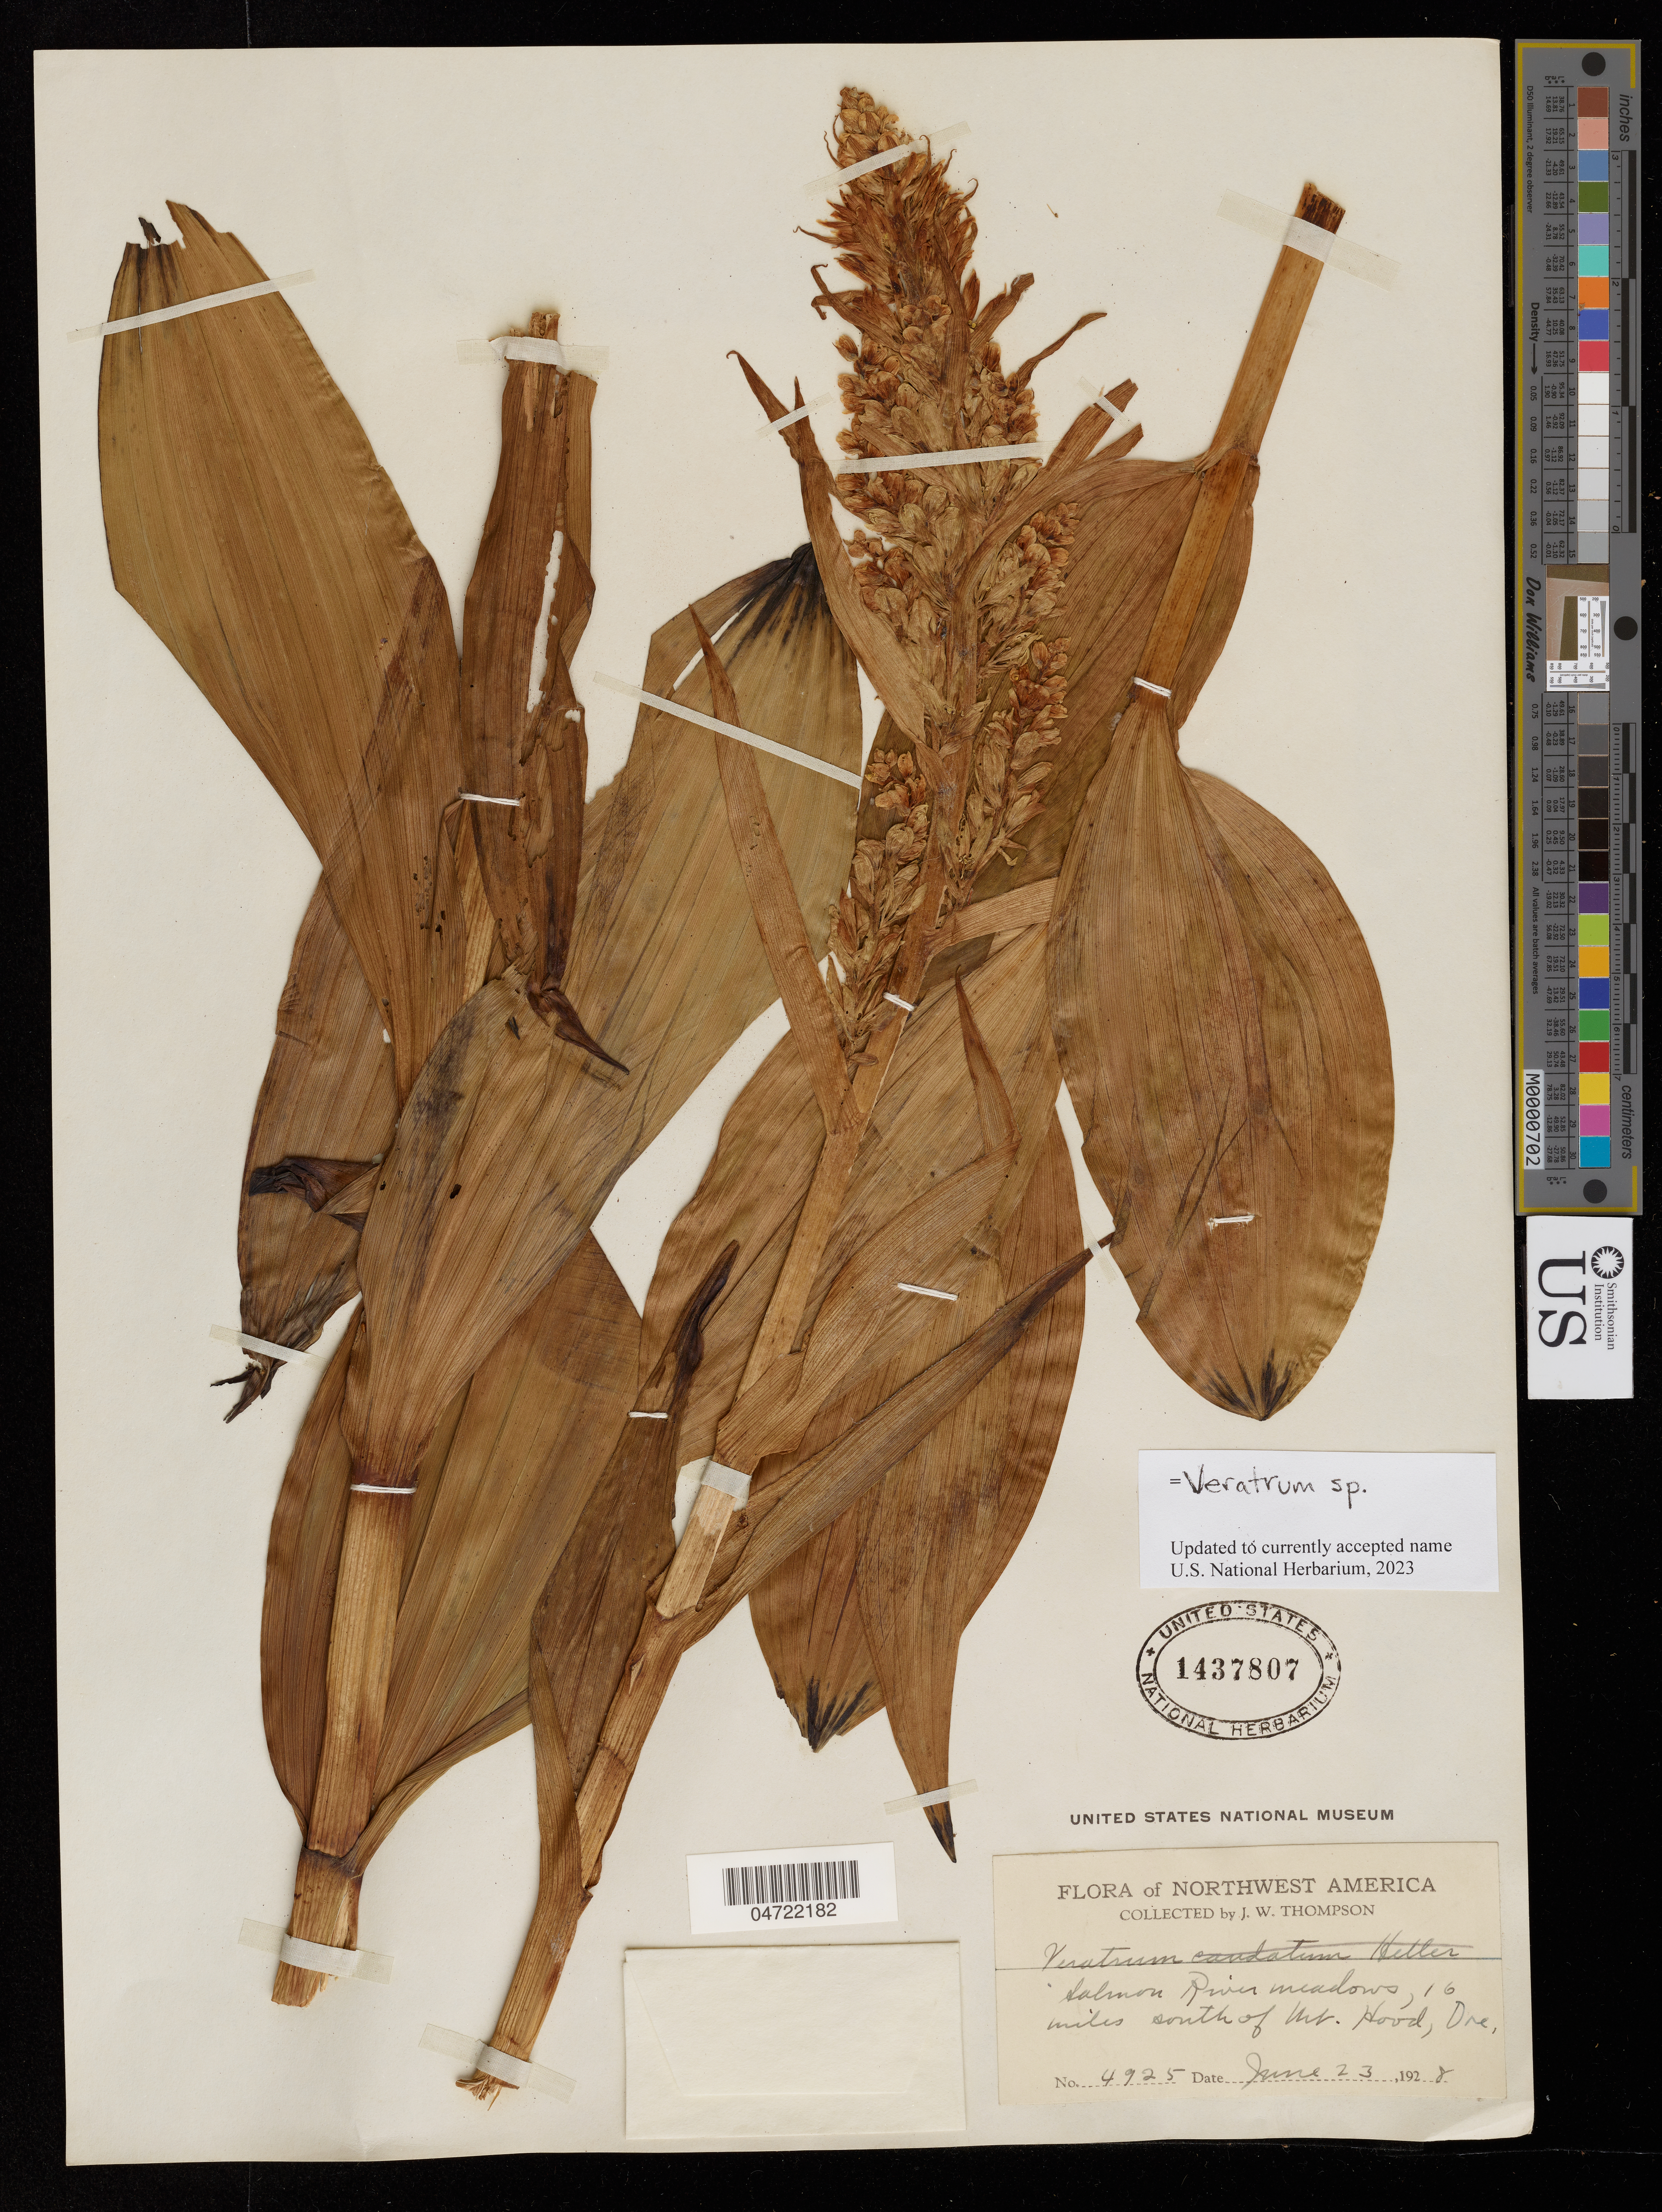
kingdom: Plantae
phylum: Tracheophyta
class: Liliopsida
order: Liliales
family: Melanthiaceae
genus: Veratrum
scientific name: Veratrum sp.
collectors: J. W. Thompson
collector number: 4925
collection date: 1928-06-23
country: United States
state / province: Oregon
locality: Salmon River meadows, 16 miles S of Mt Hood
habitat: meadows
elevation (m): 914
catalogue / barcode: US 1437807